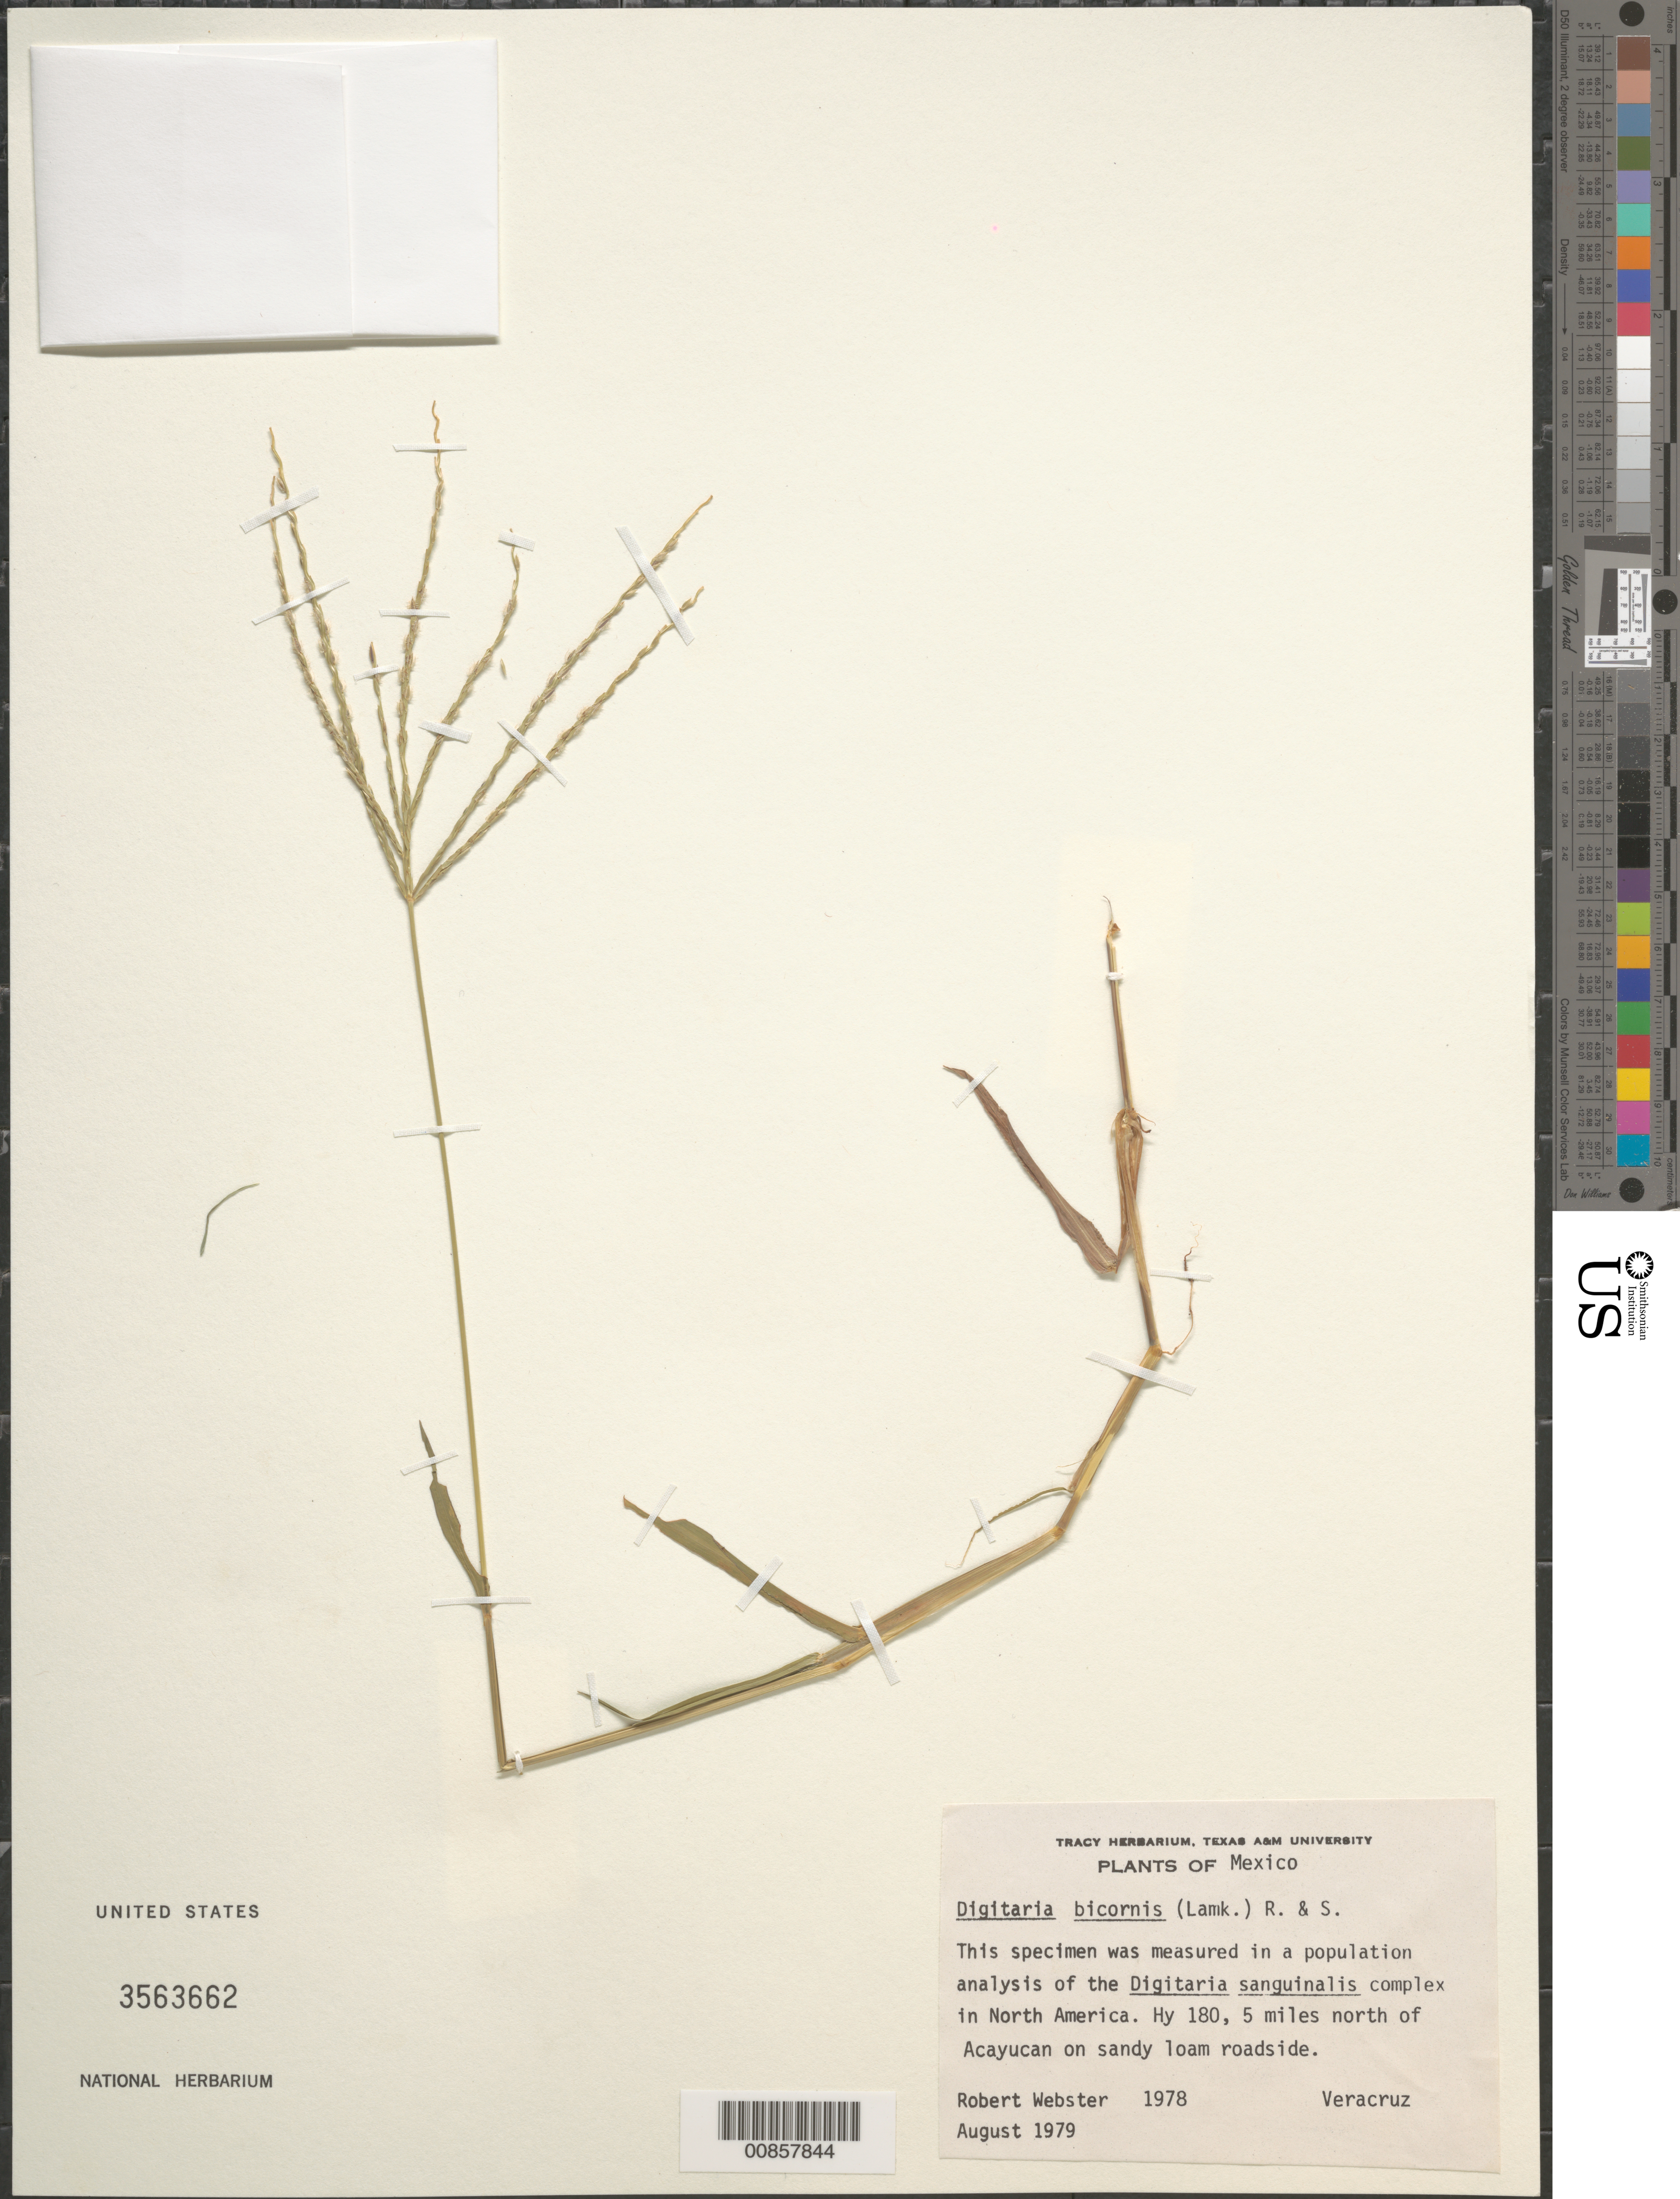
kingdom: Plantae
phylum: Tracheophyta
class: Liliopsida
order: Poales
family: Poaceae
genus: Digitaria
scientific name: Digitaria bicornis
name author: (Lam.) Roem. & Schult.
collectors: R. Webster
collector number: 1978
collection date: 1979-08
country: Mexico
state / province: Veracruz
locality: Hwy 180, 5 miles N of Acayucan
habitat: Sandy loam roadside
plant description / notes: This specimen was measured in a population analysis of the Digitaria sanguinalis complex in North America.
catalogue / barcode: US 3563662